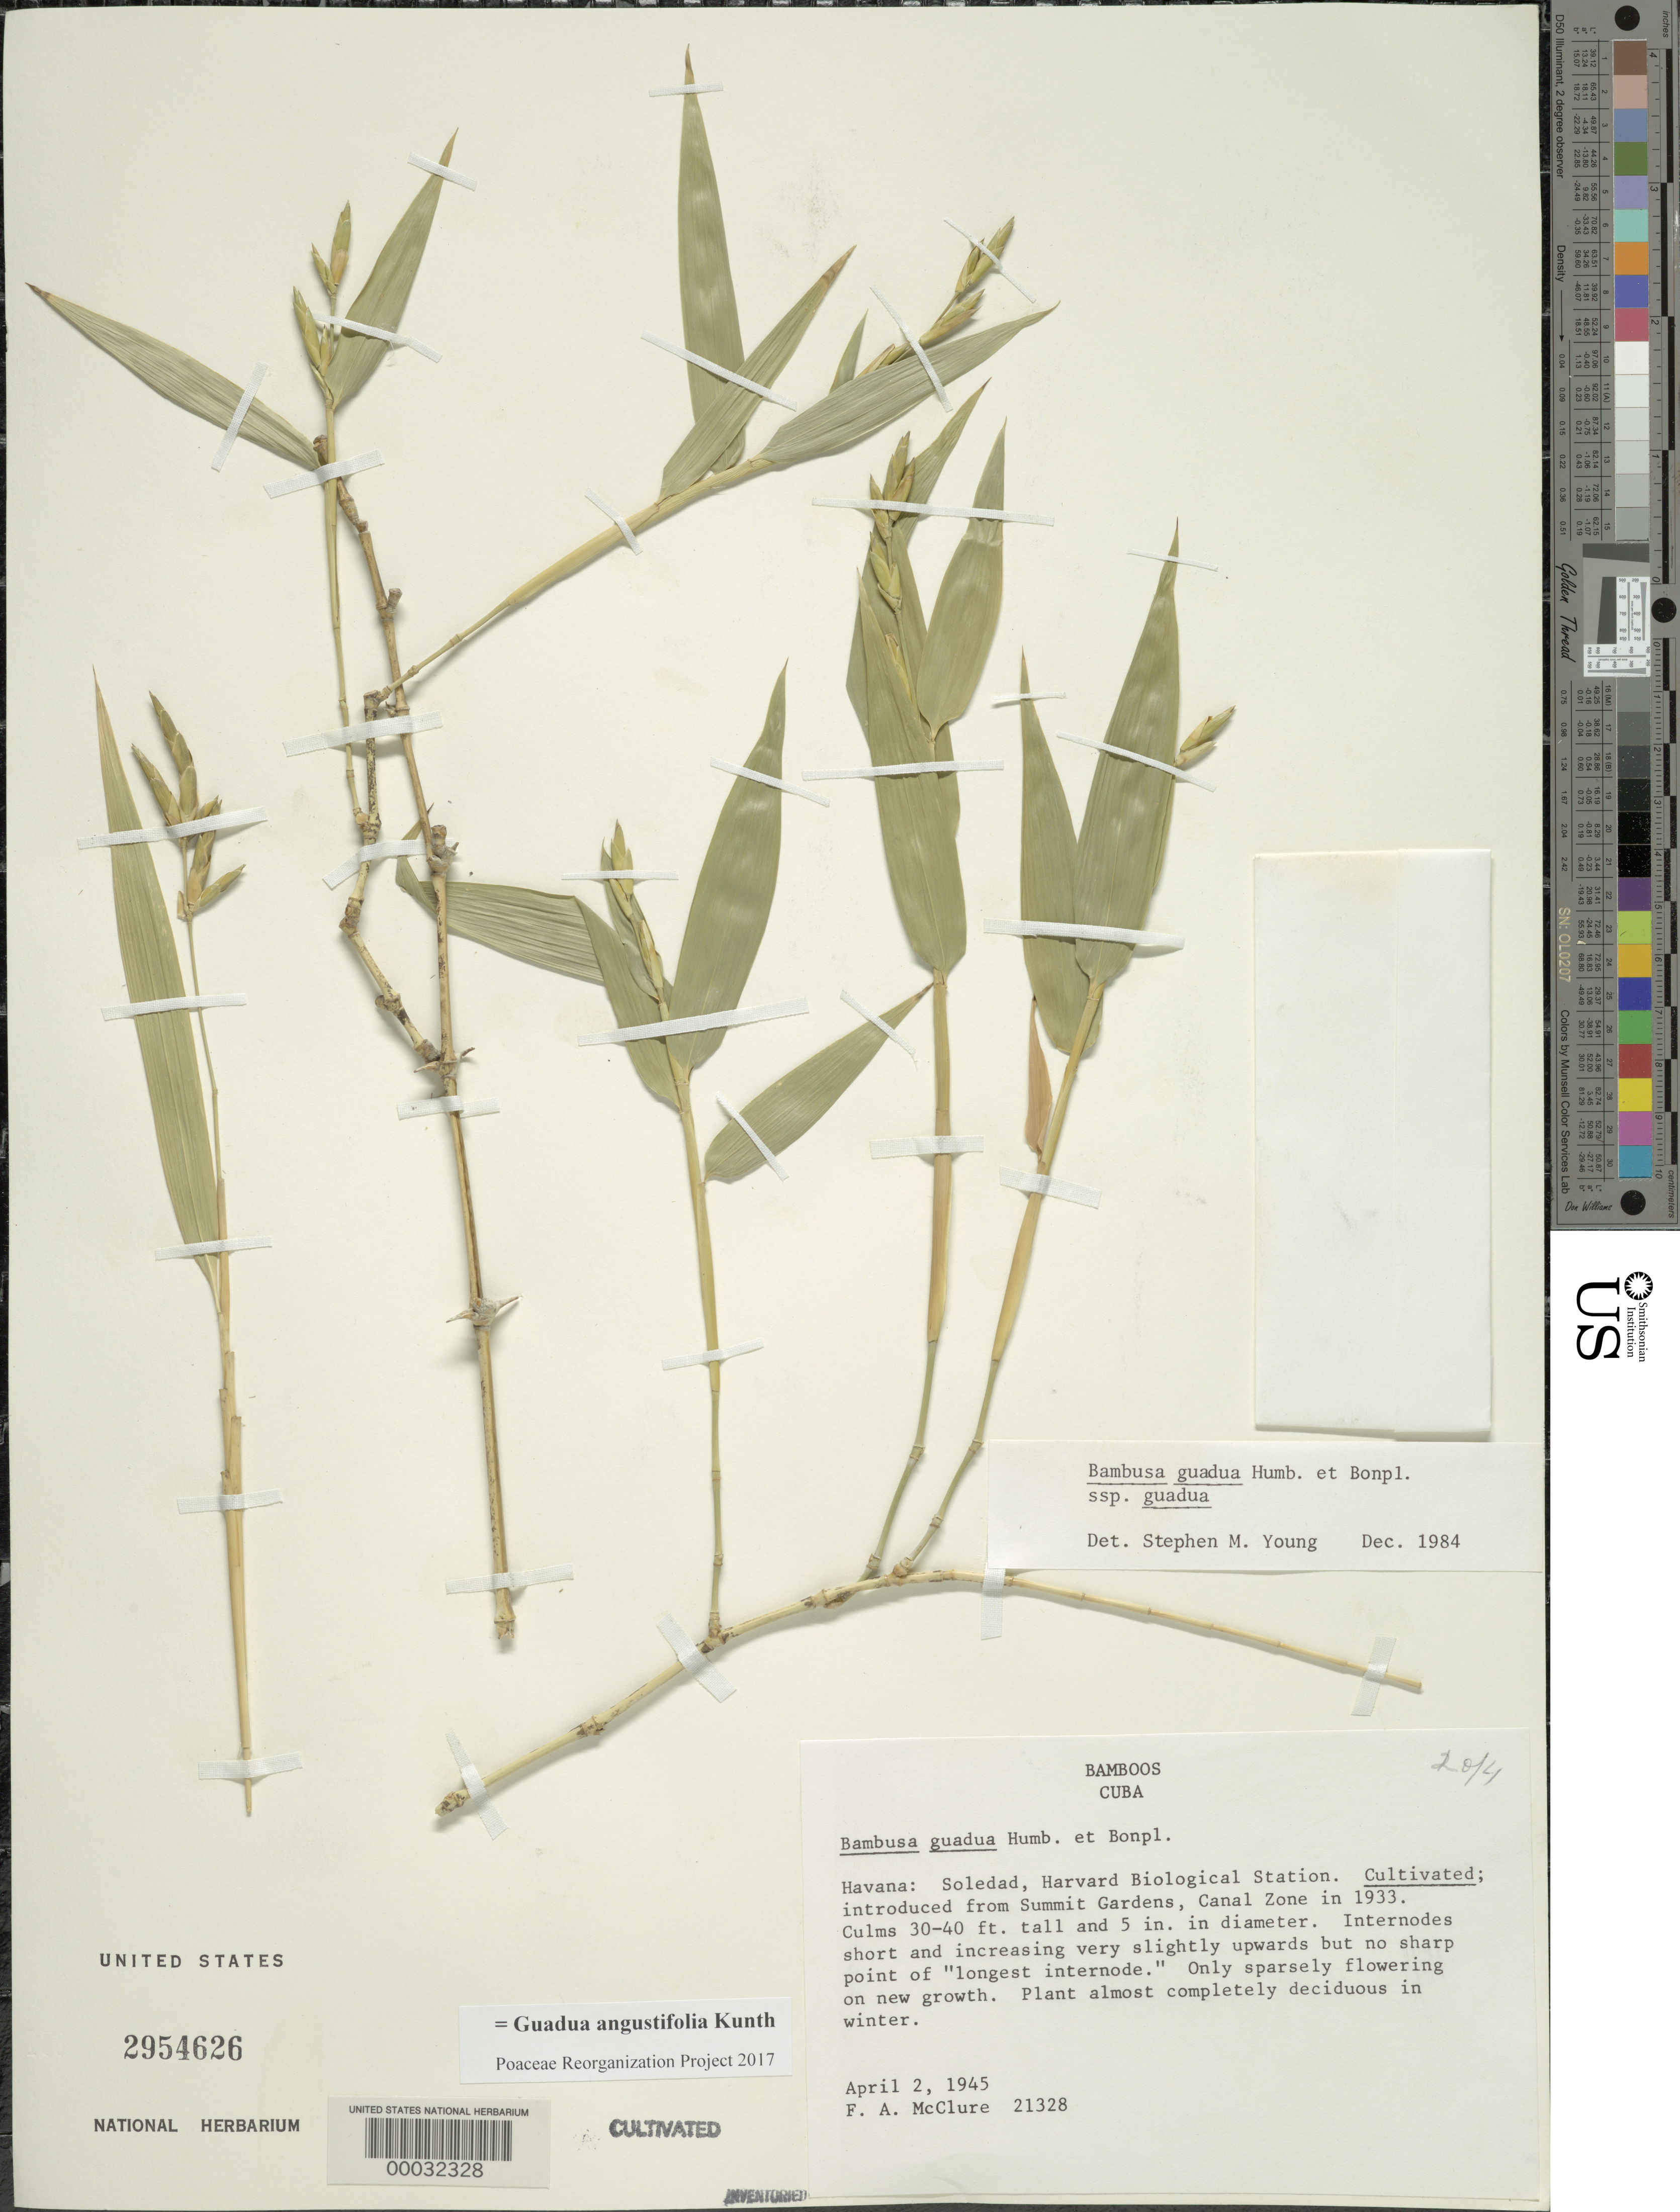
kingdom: Plantae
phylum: Tracheophyta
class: Liliopsida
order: Poales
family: Poaceae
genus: Guadua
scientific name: Guadua angustifolia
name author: Kunth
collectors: F. A. McClure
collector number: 21328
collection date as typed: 02 Apr 1945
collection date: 1945-04-02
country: Cuba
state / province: La Habana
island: Greater Antilles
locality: Harvard Biological Sta.; Soledad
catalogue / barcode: US 2954626